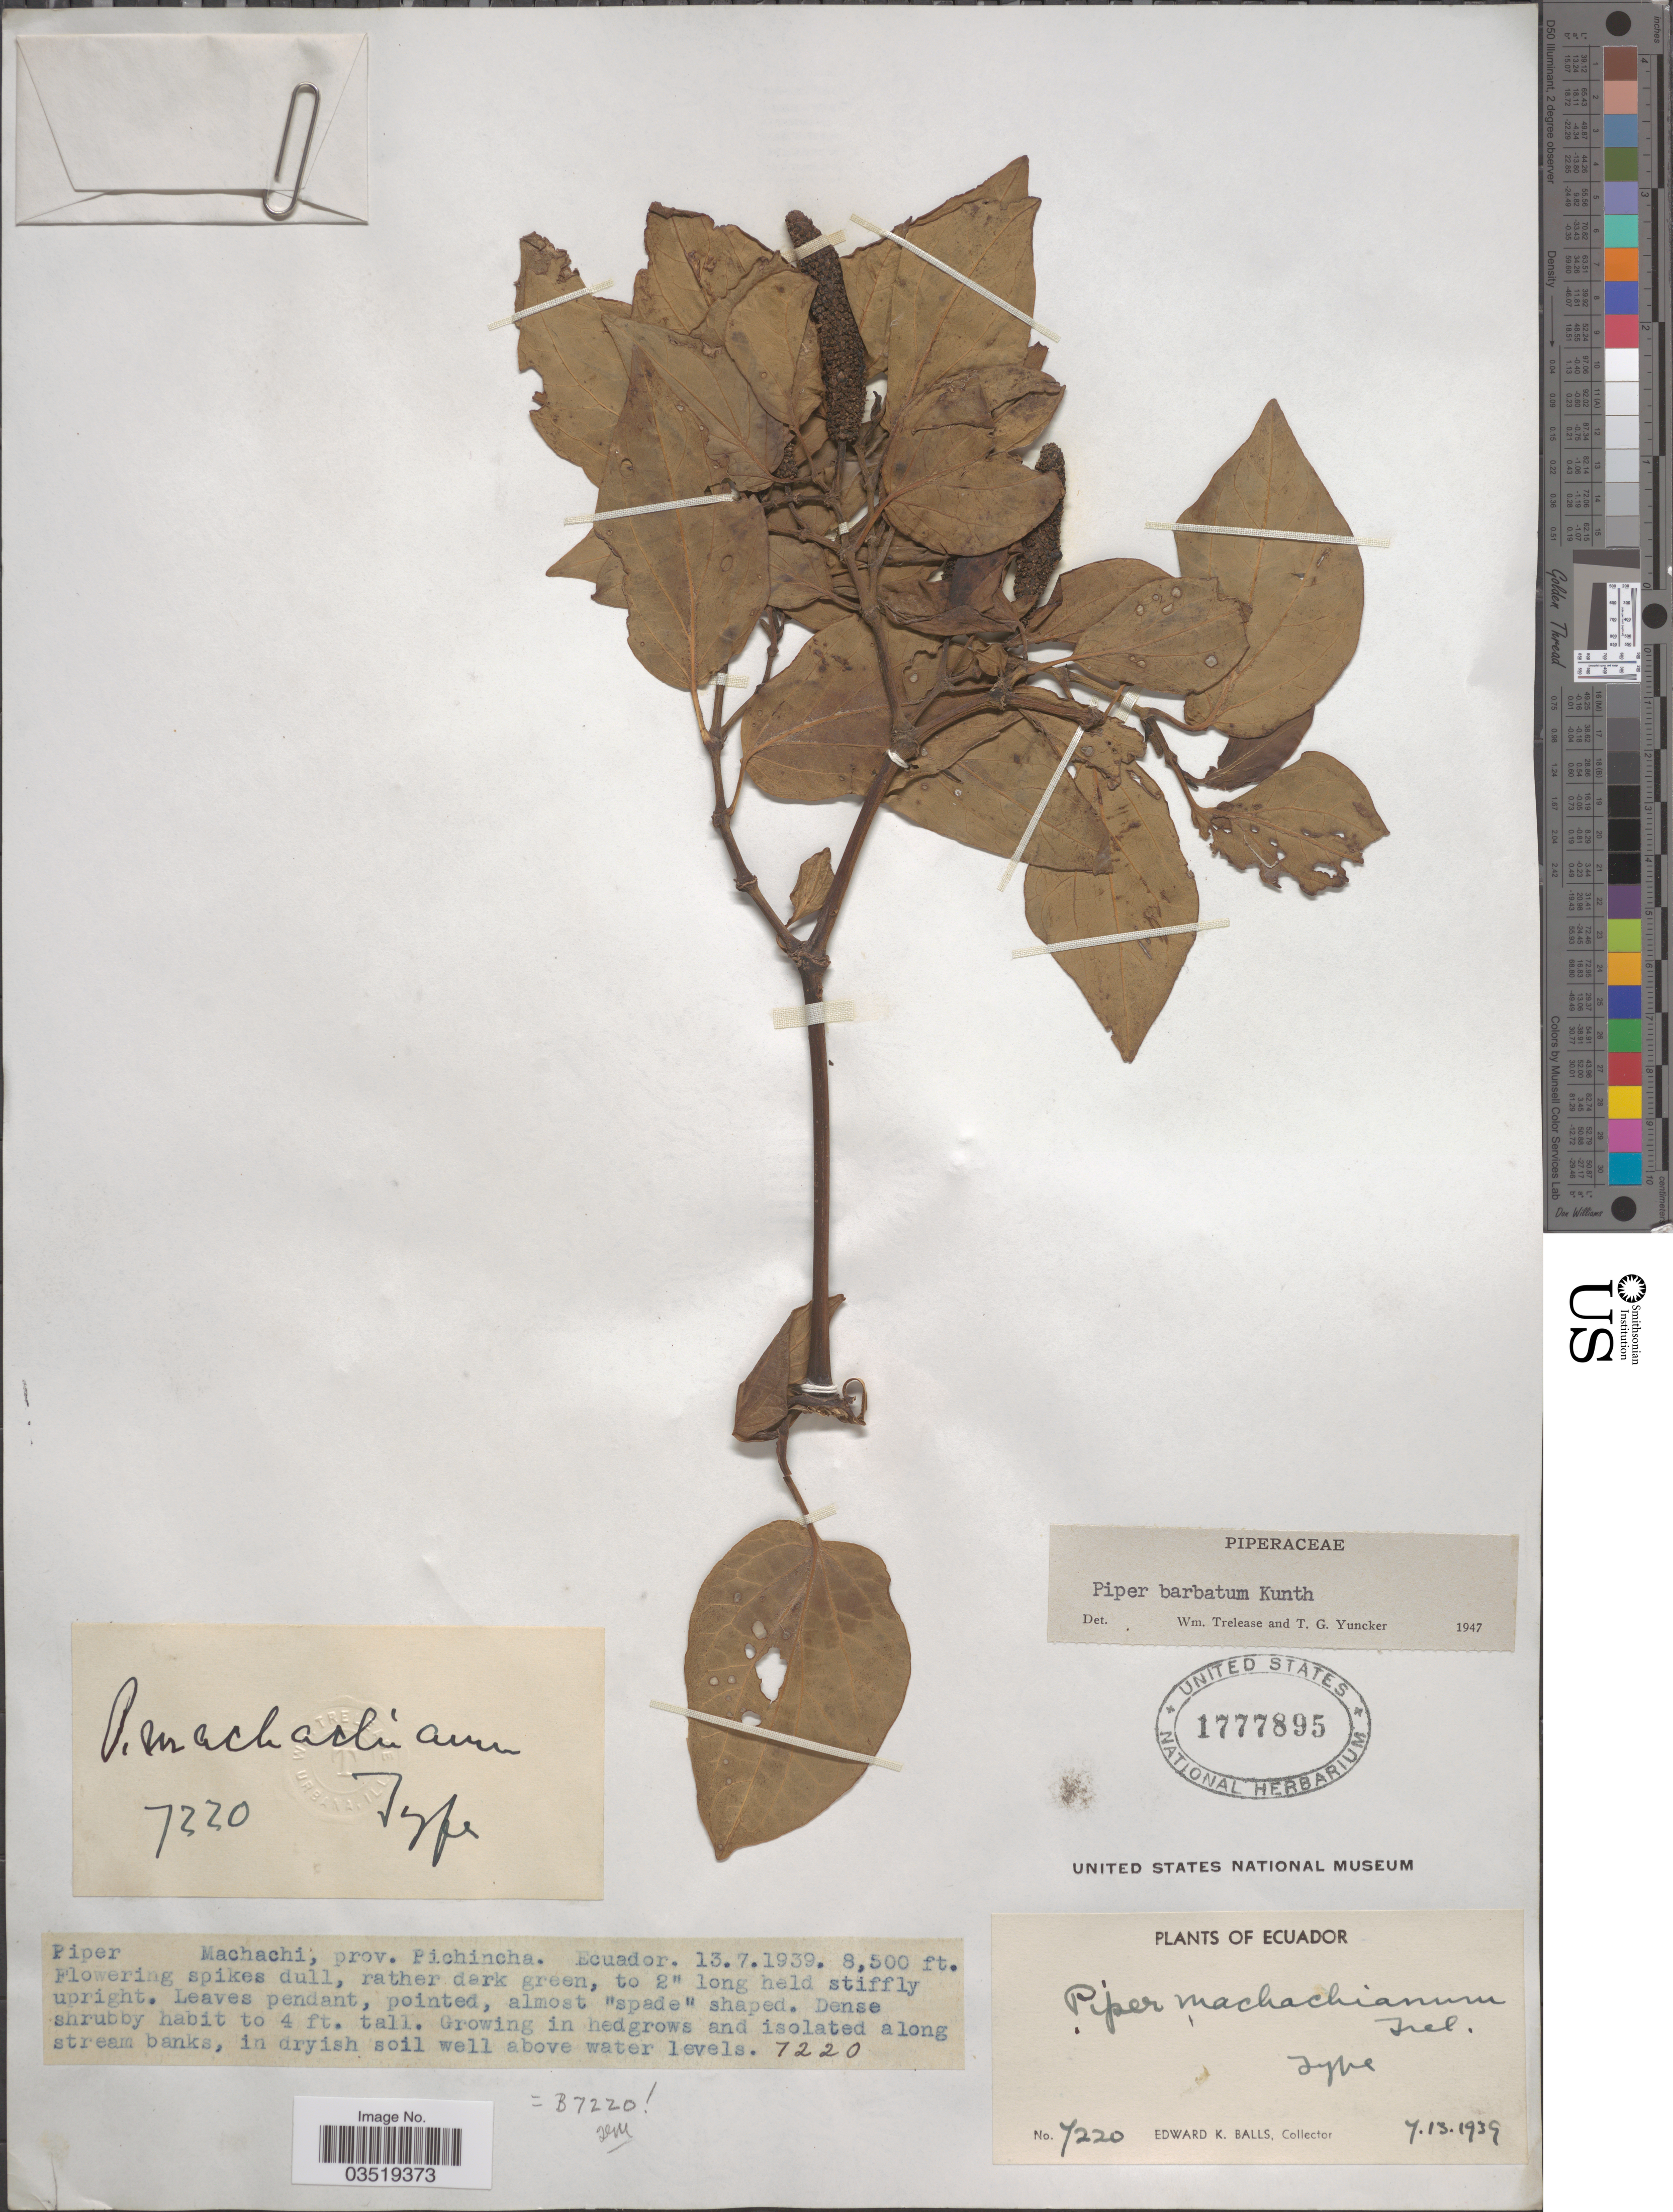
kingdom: Plantae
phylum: Tracheophyta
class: Magnoliopsida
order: Piperales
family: Piperaceae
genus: Piper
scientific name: Piper barbatum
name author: C. DC.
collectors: E. K. Balls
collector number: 7220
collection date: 1939-07-13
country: Ecuador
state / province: Pichincha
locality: Machachi.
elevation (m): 2591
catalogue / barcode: US 1777895